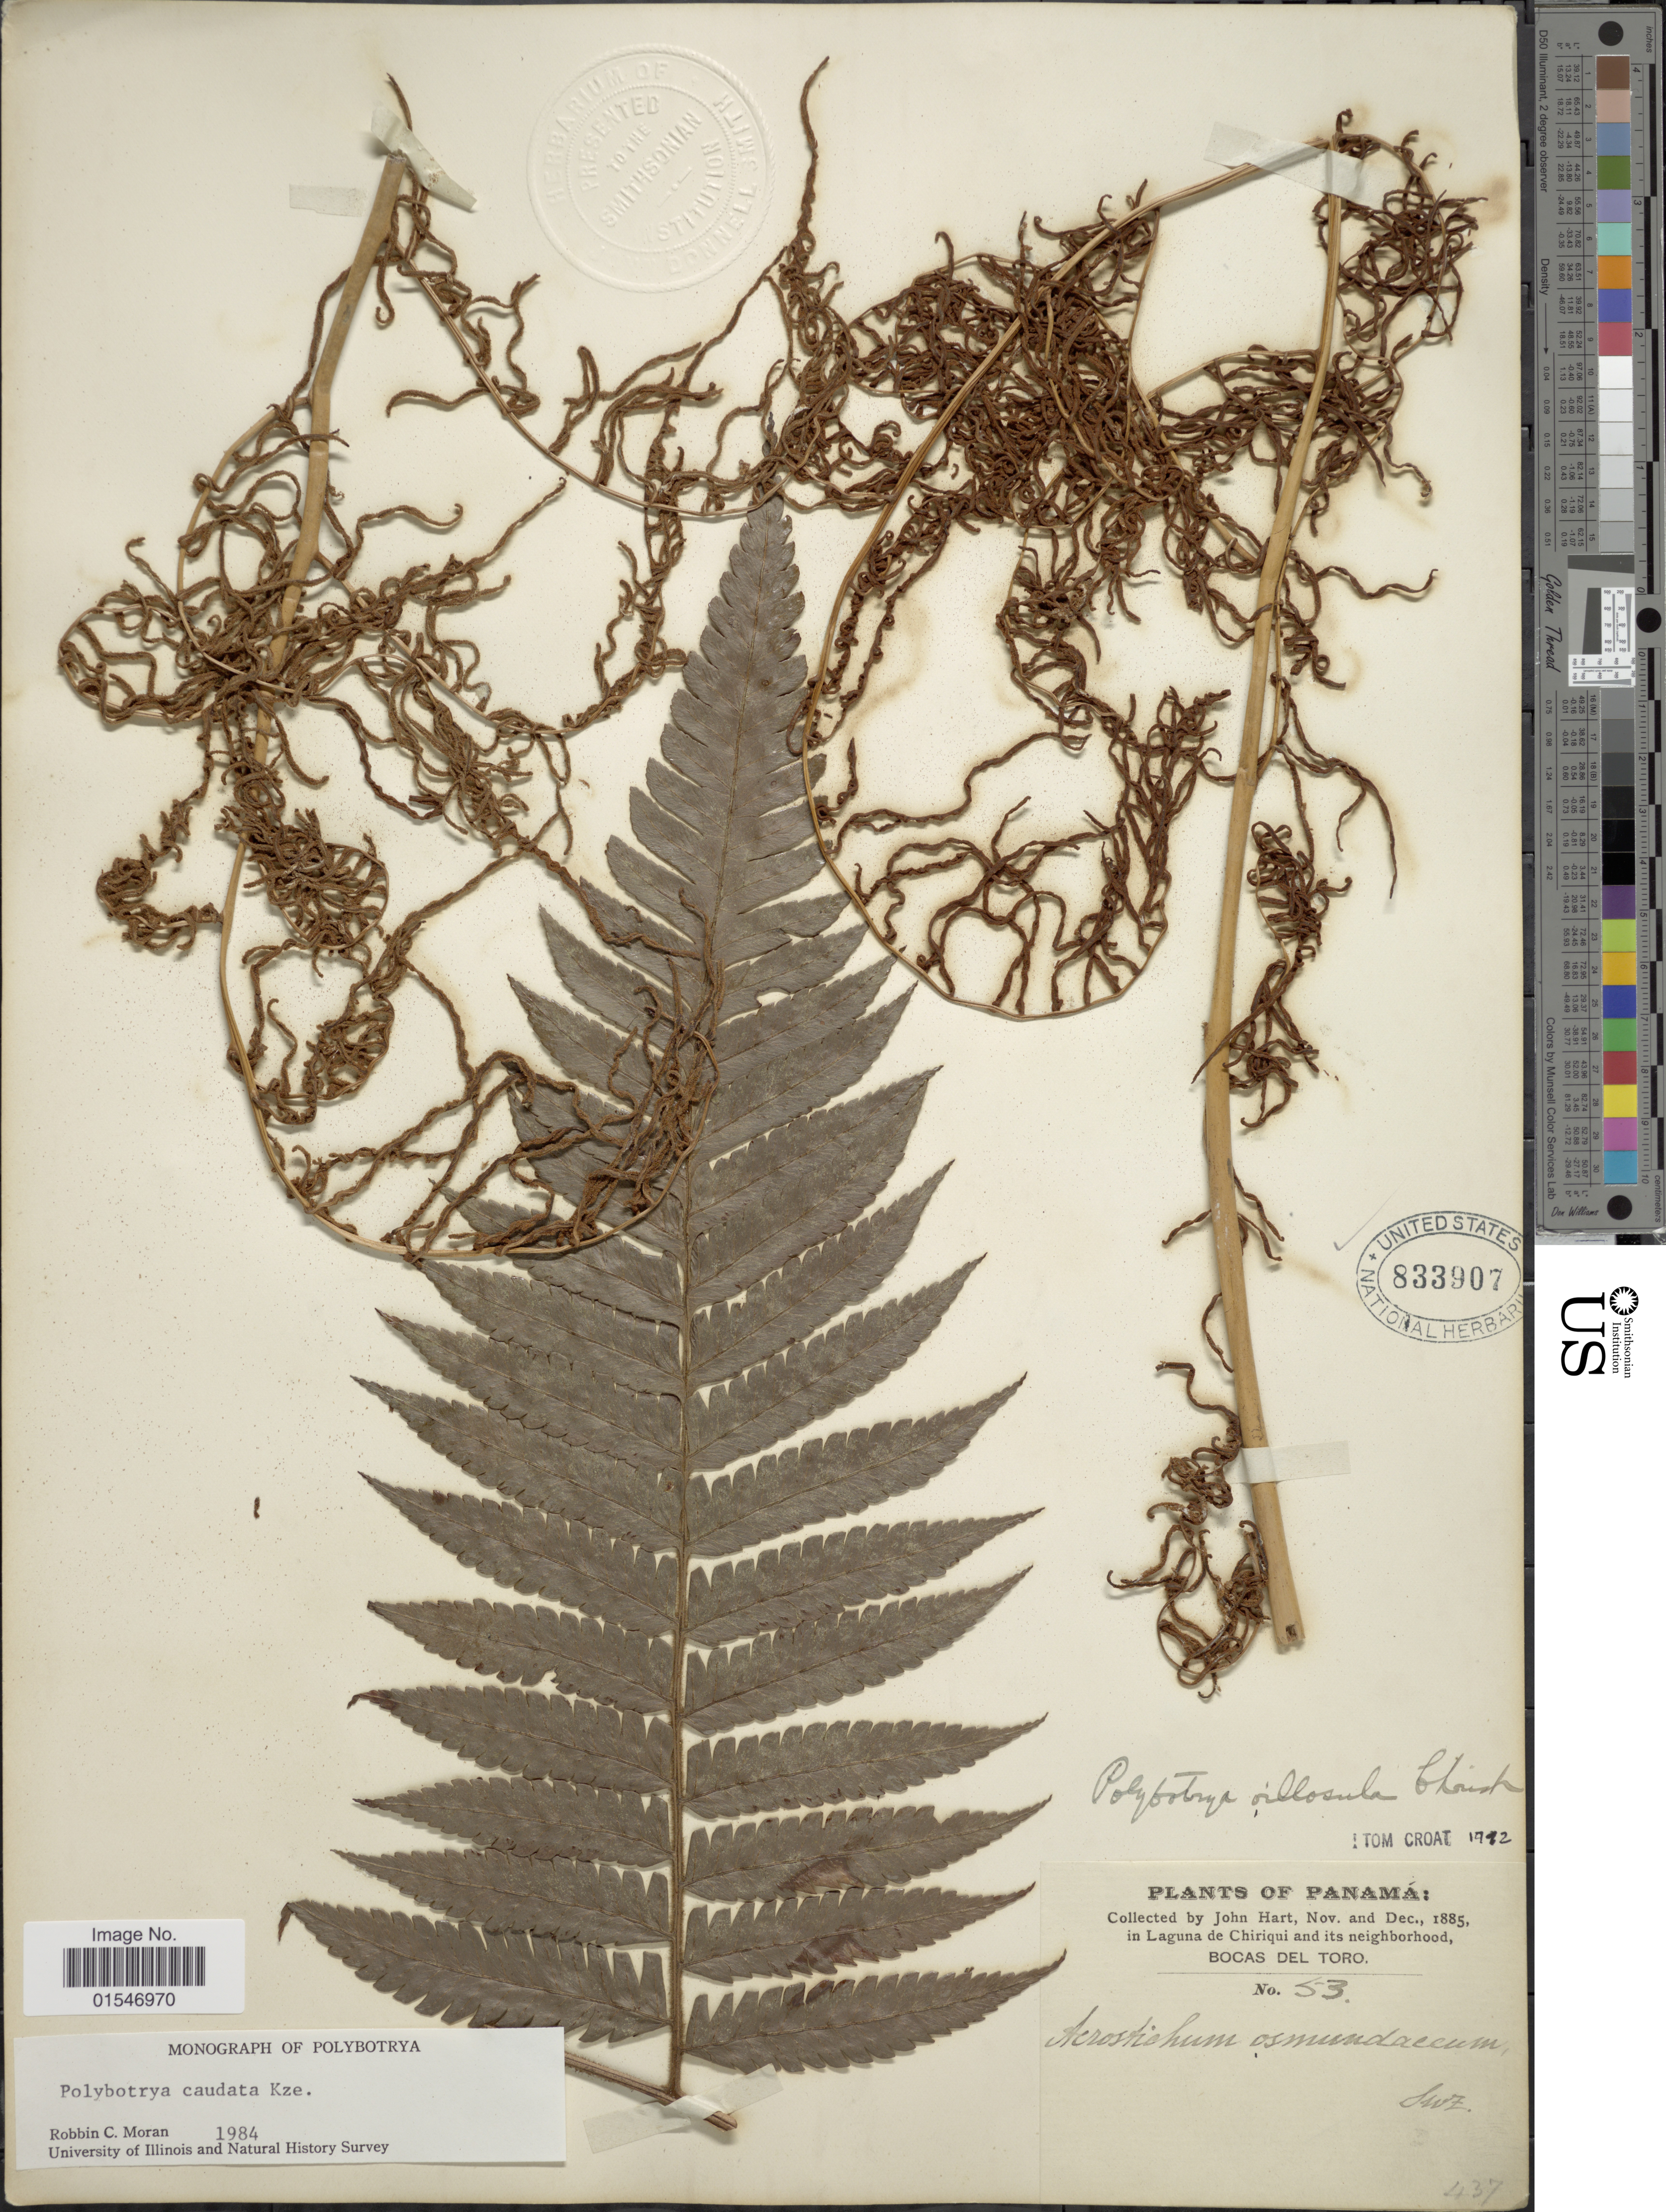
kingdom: Plantae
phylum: Tracheophyta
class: Polypodiopsida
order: Polypodiales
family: Dryopteridaceae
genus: Polybotrya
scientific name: Polybotrya caudata f. caudata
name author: Kunze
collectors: J. H. Hart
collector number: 53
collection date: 1885-11/1885-12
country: Panama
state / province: Panamá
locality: Panama, in Laguna de Chiriqui, Bocas del Toro.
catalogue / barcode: US 833907